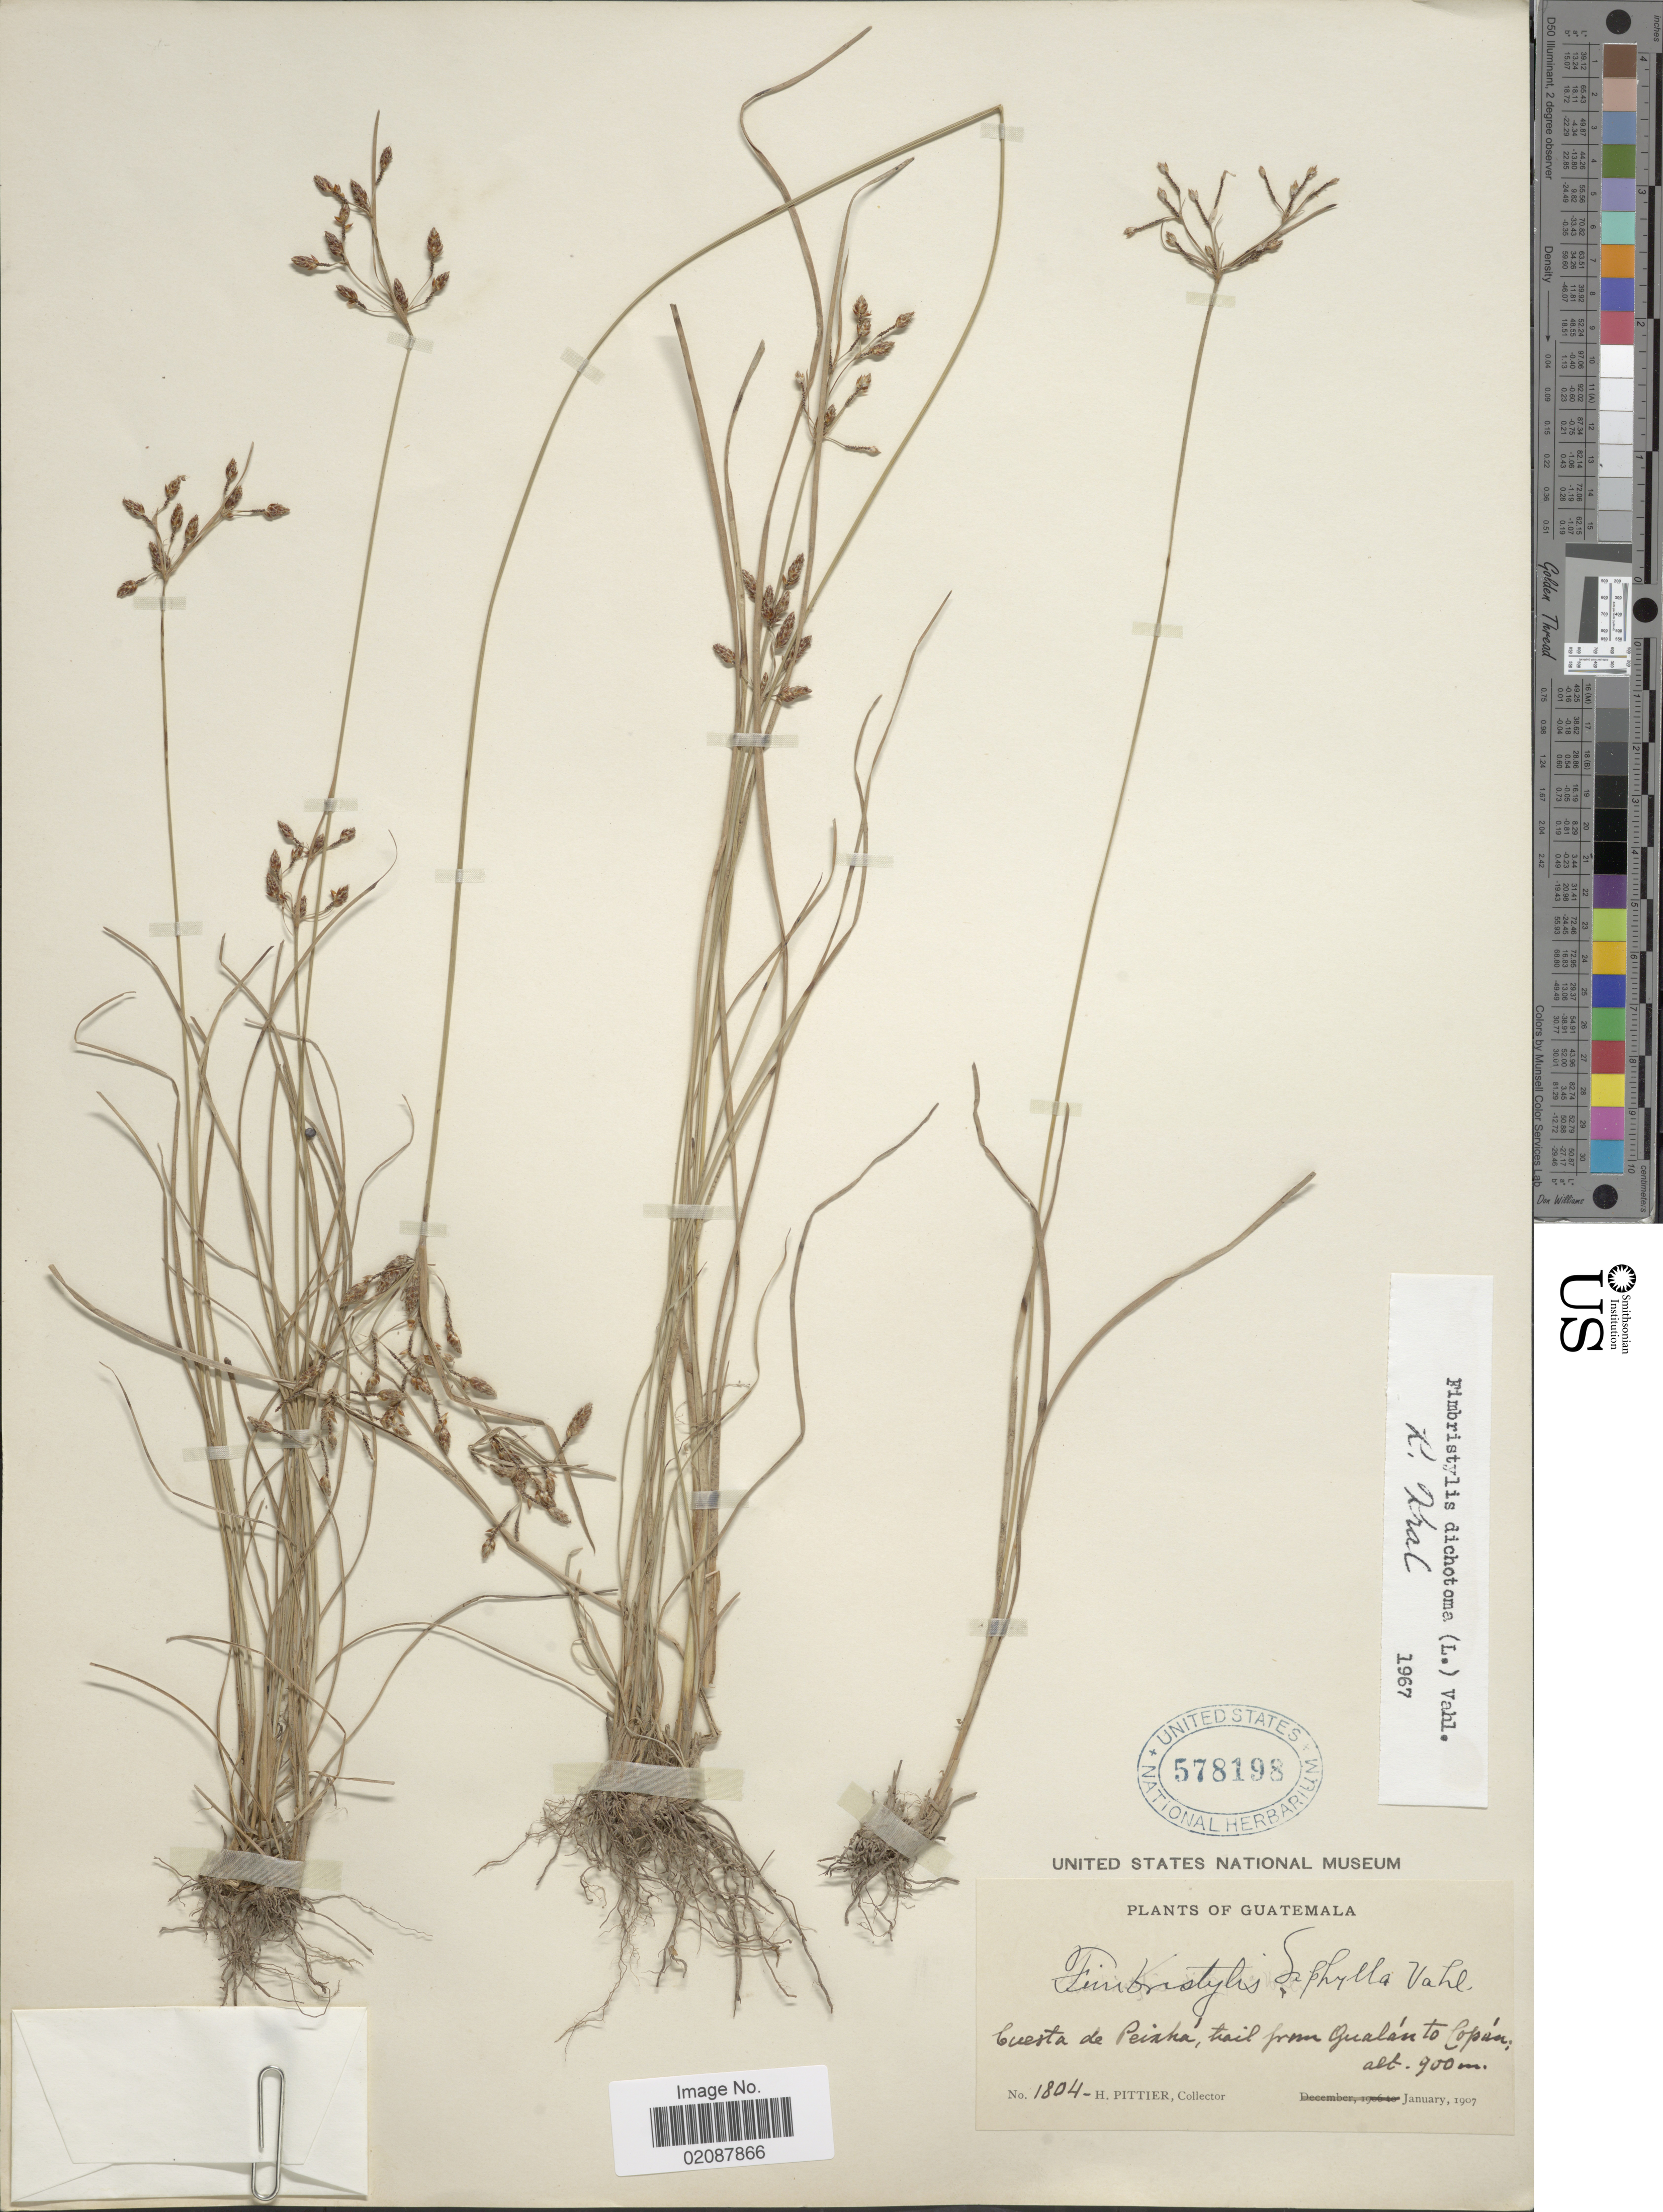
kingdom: Plantae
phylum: Tracheophyta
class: Liliopsida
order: Poales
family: Cyperaceae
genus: Fimbristylis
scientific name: Fimbristylis dichotoma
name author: (L.) Vahl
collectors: H. F. Pittier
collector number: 1804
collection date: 1907-01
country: Guatemala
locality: Cuesta de Peinha, trail from Gualan to Copan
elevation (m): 900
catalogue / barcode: US 578198